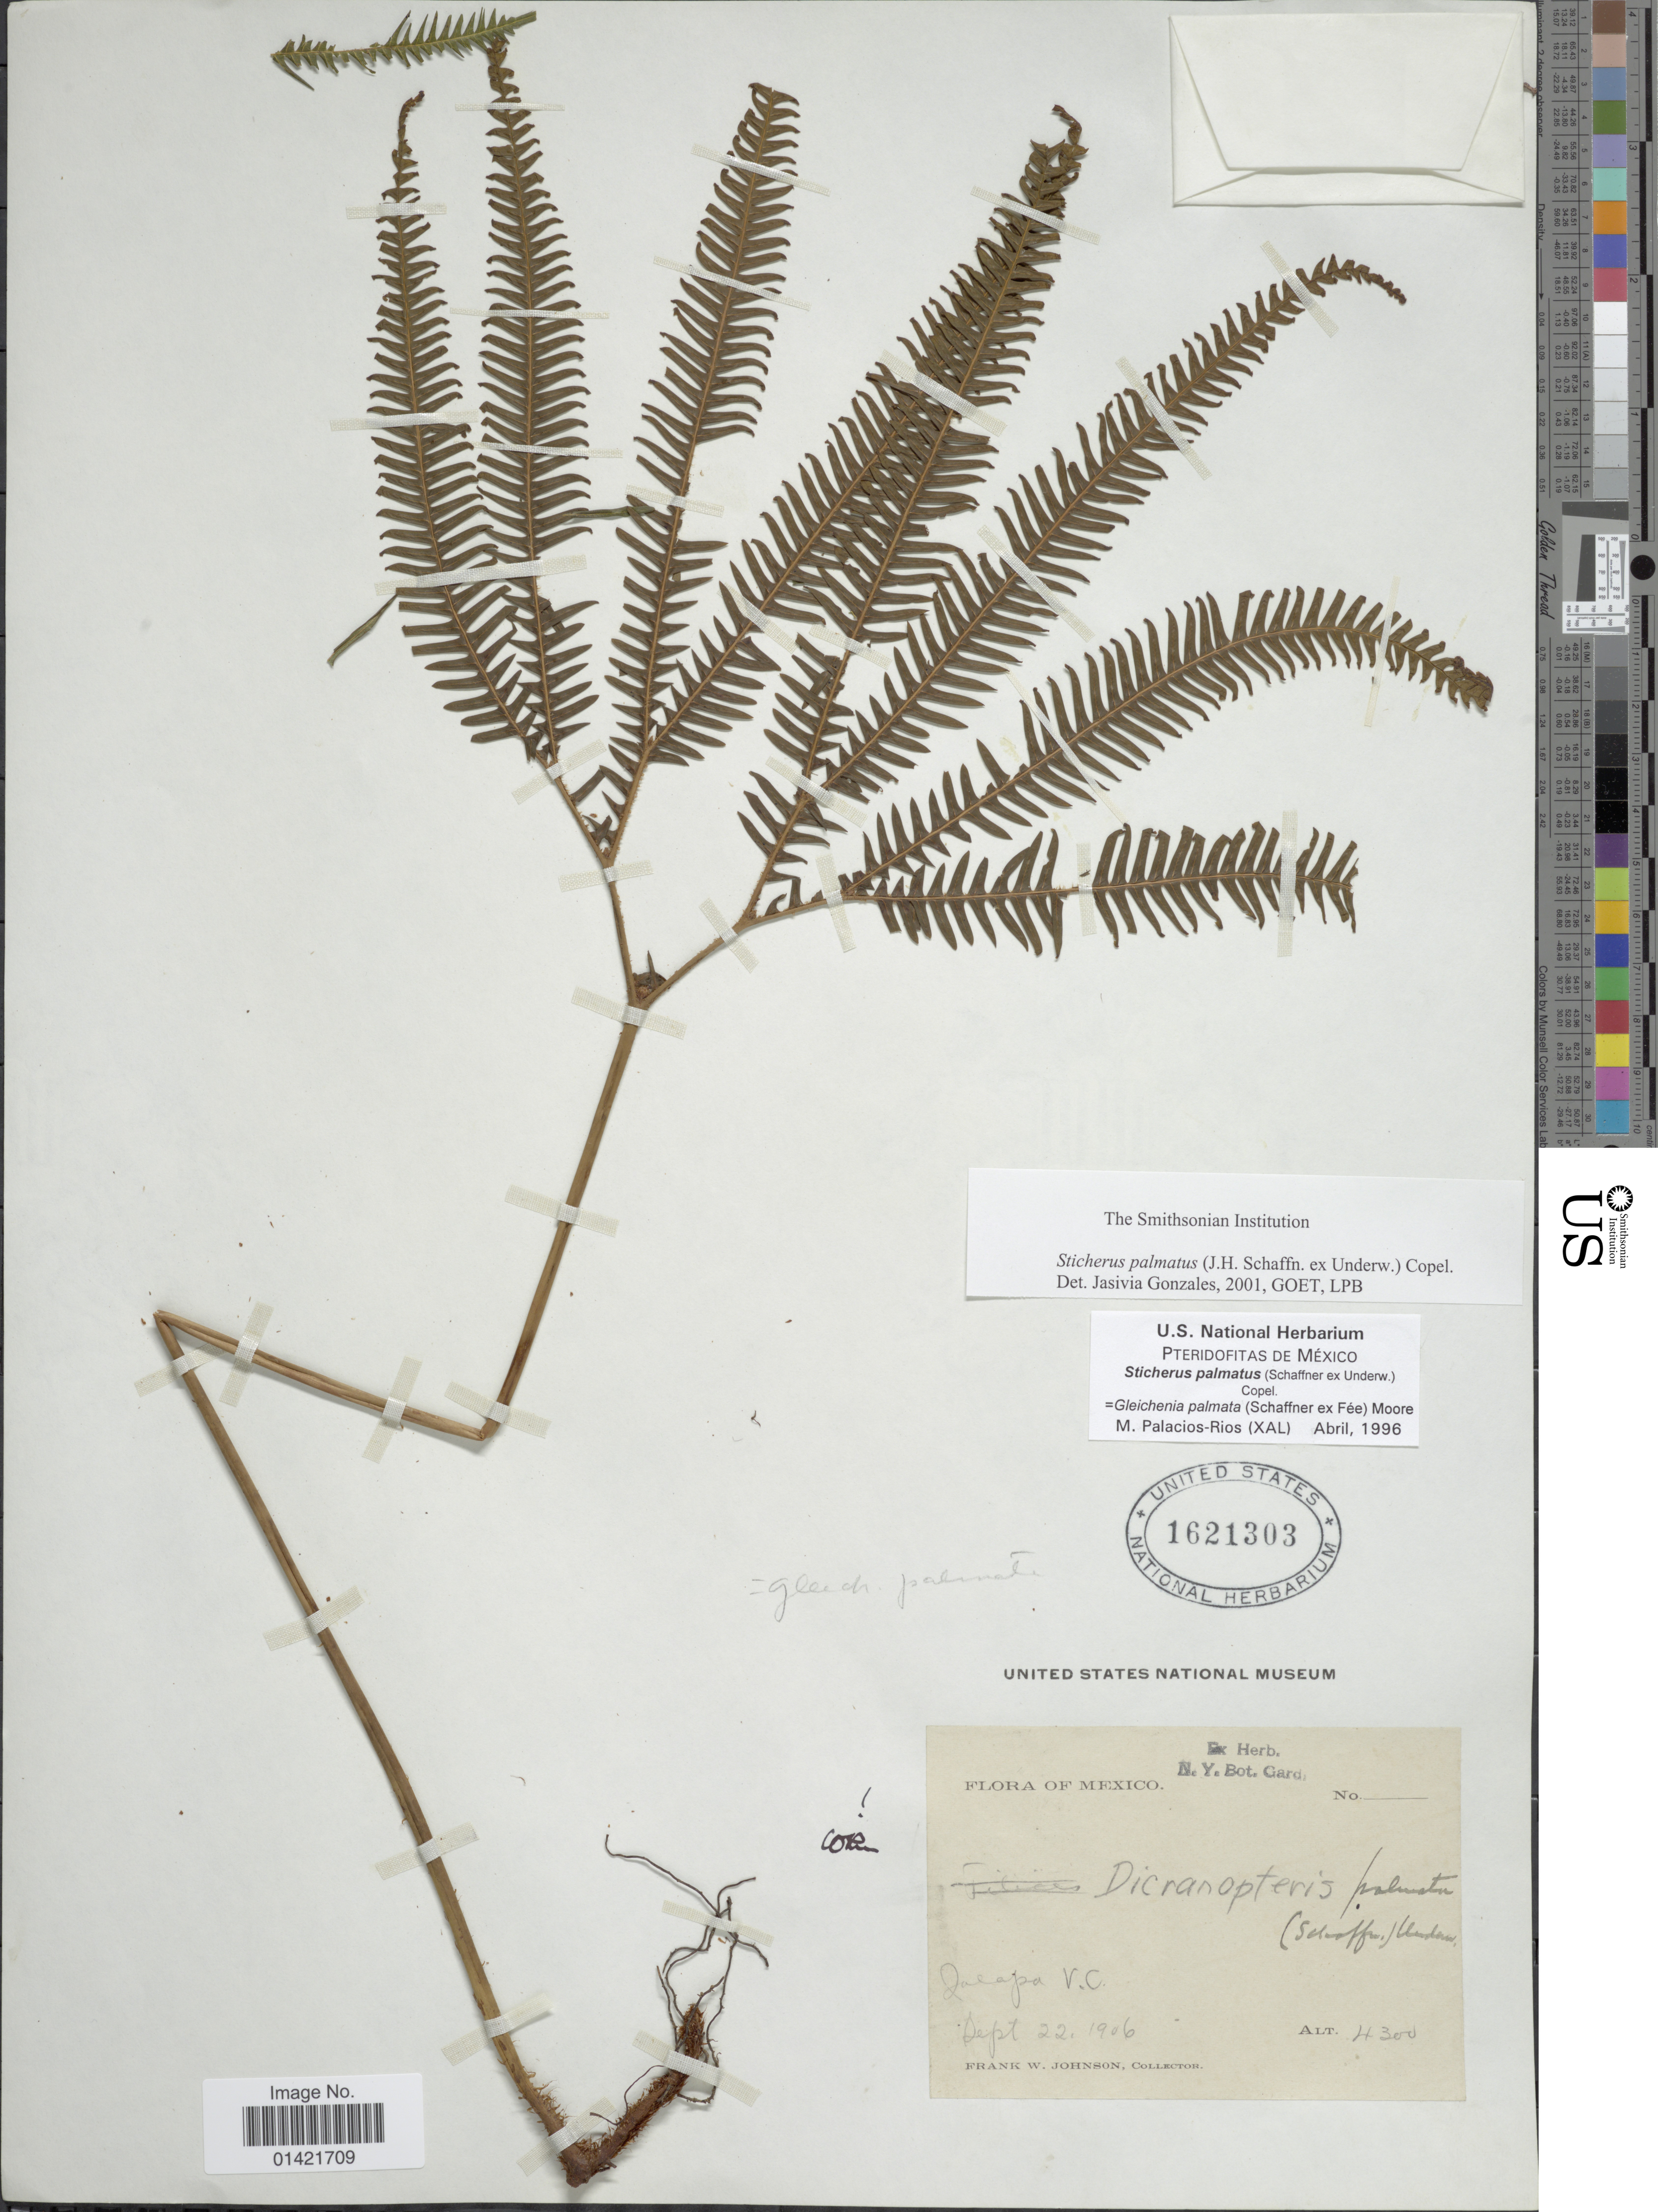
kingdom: Plantae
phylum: Tracheophyta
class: Polypodiopsida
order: Gleicheniales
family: Gleicheniaceae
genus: Sticherus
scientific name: Sticherus furcatus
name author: (L.) Ching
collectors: F. W. Johnson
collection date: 1906-09-22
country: Mexico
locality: Jalapa V.C.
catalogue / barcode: US 1621303